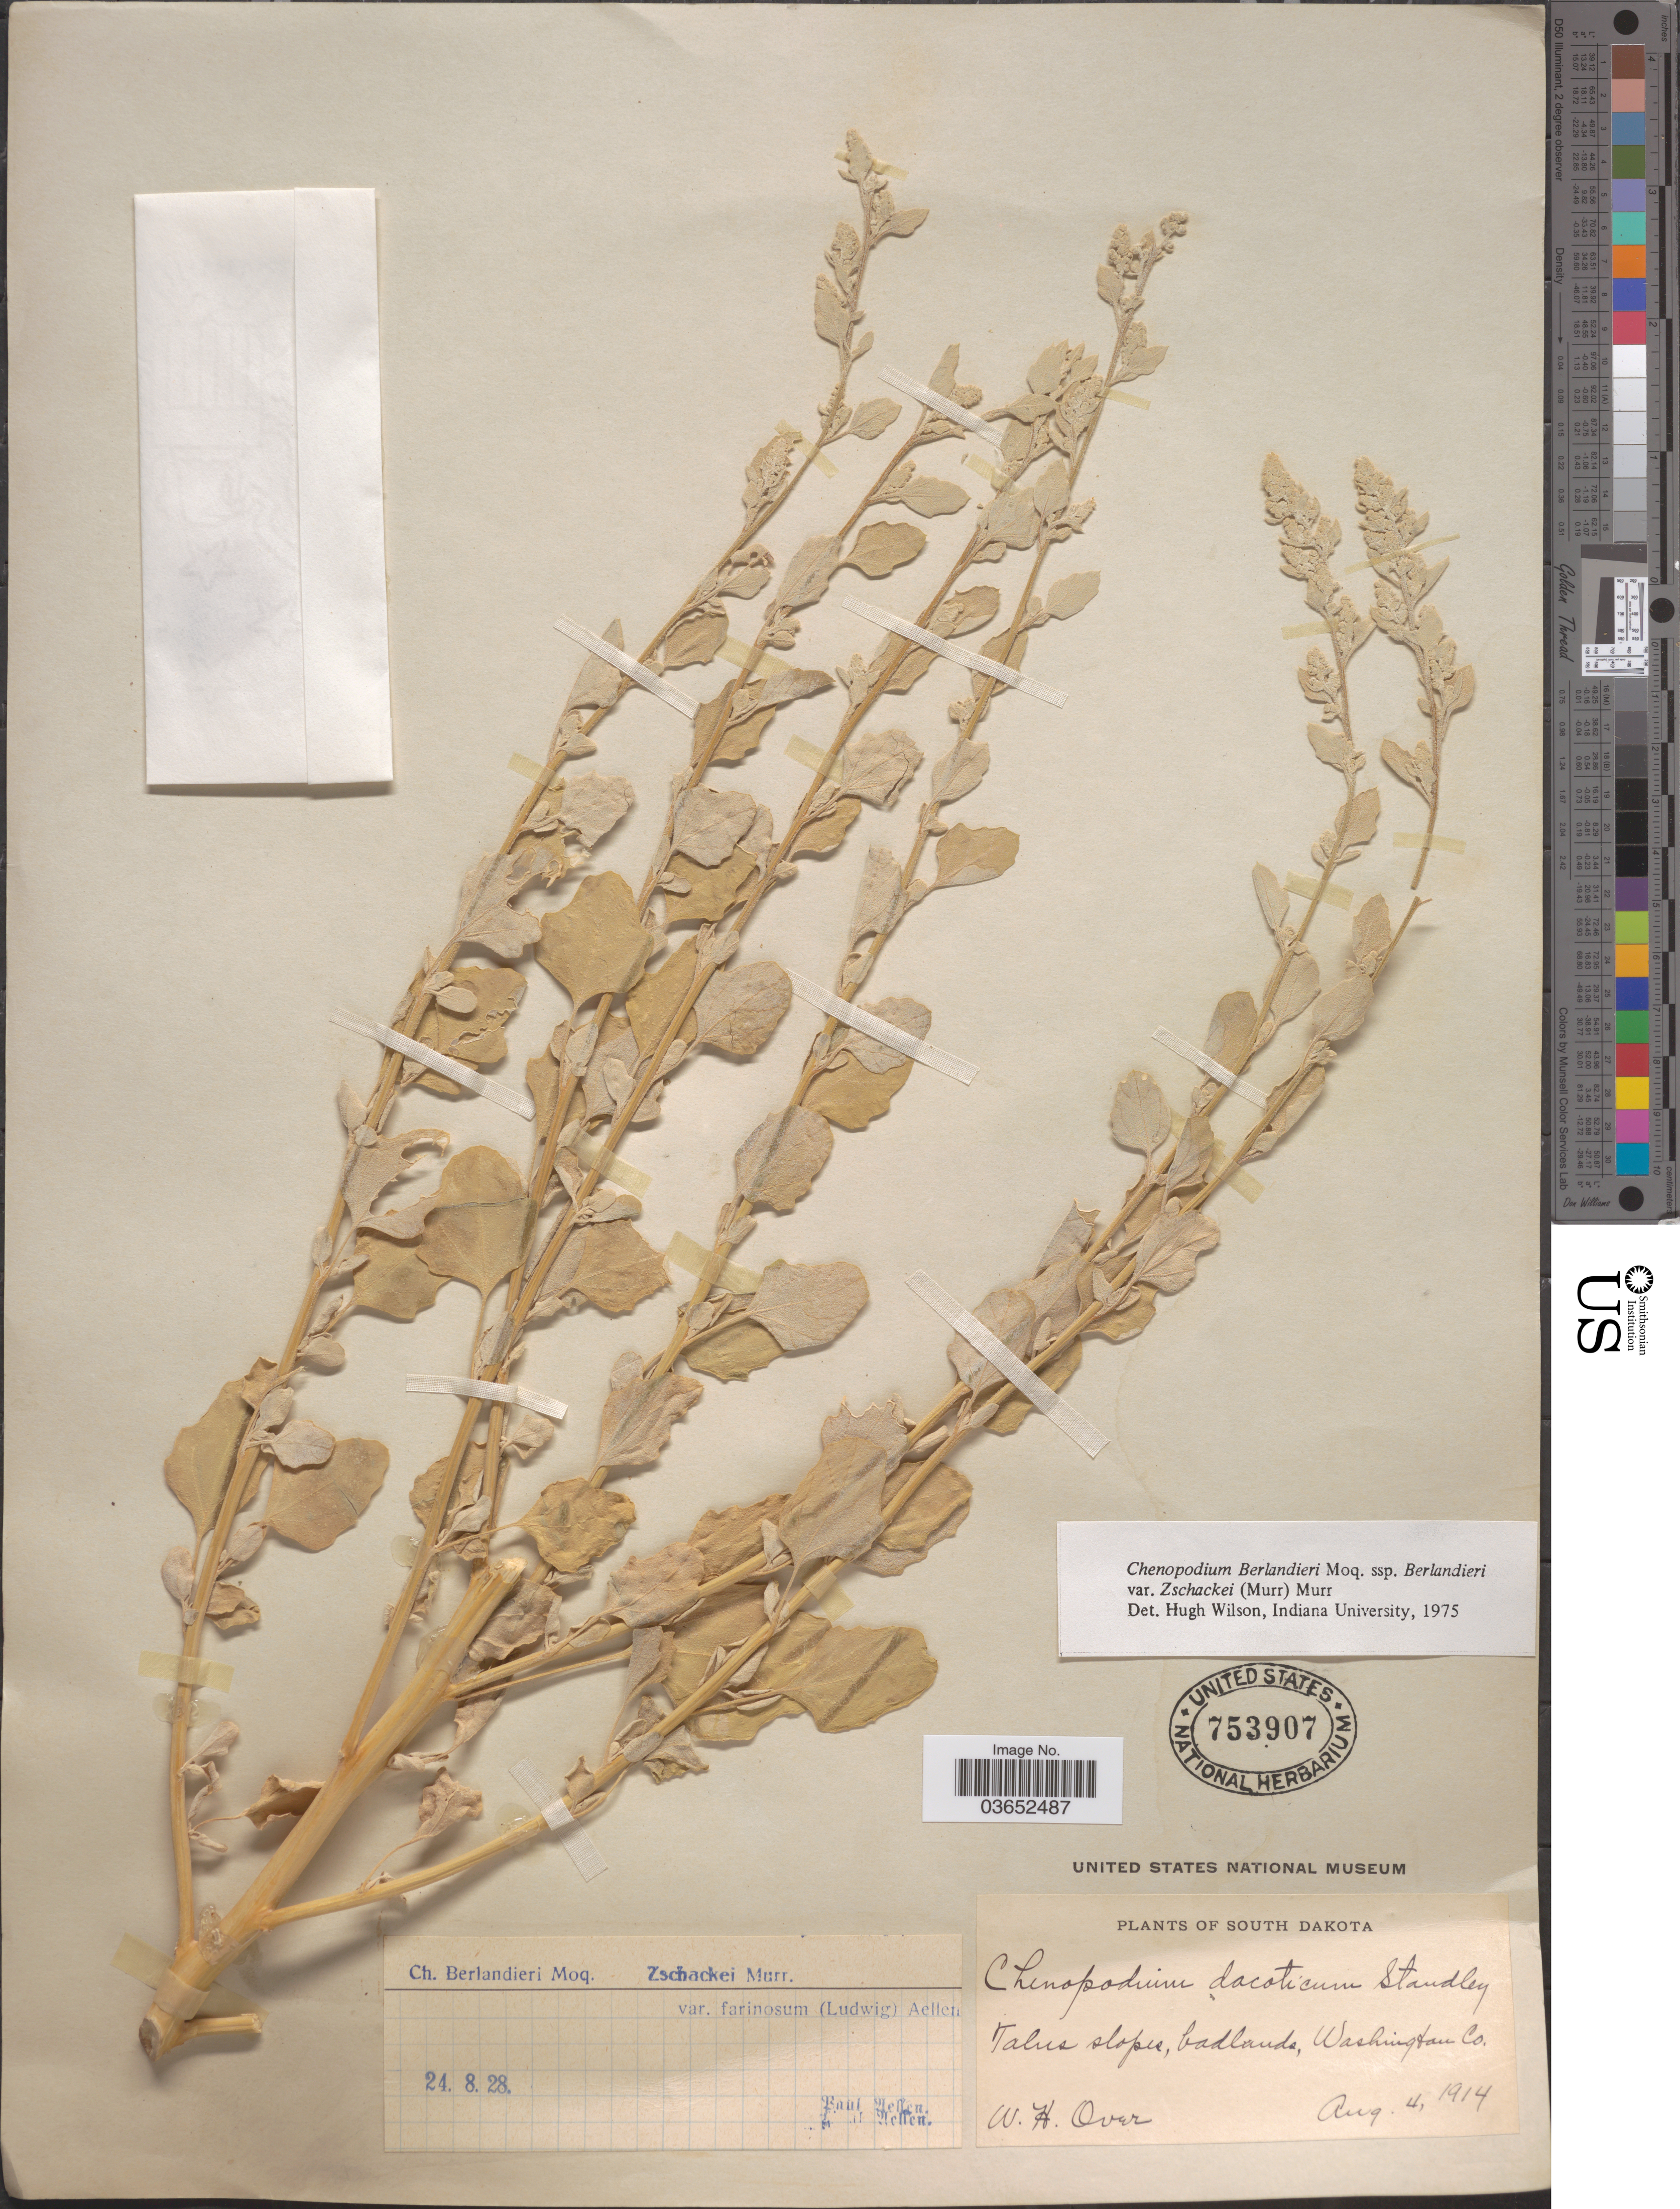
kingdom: Plantae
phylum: Tracheophyta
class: Magnoliopsida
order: Caryophyllales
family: Amaranthaceae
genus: Chenopodium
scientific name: Chenopodium berlandieri var. zschackei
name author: (Murr.) Murr.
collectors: W. Over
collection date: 1914-08-04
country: United States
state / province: South Dakota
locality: Talus slopes, badlands, Washington Co.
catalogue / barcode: US 753907